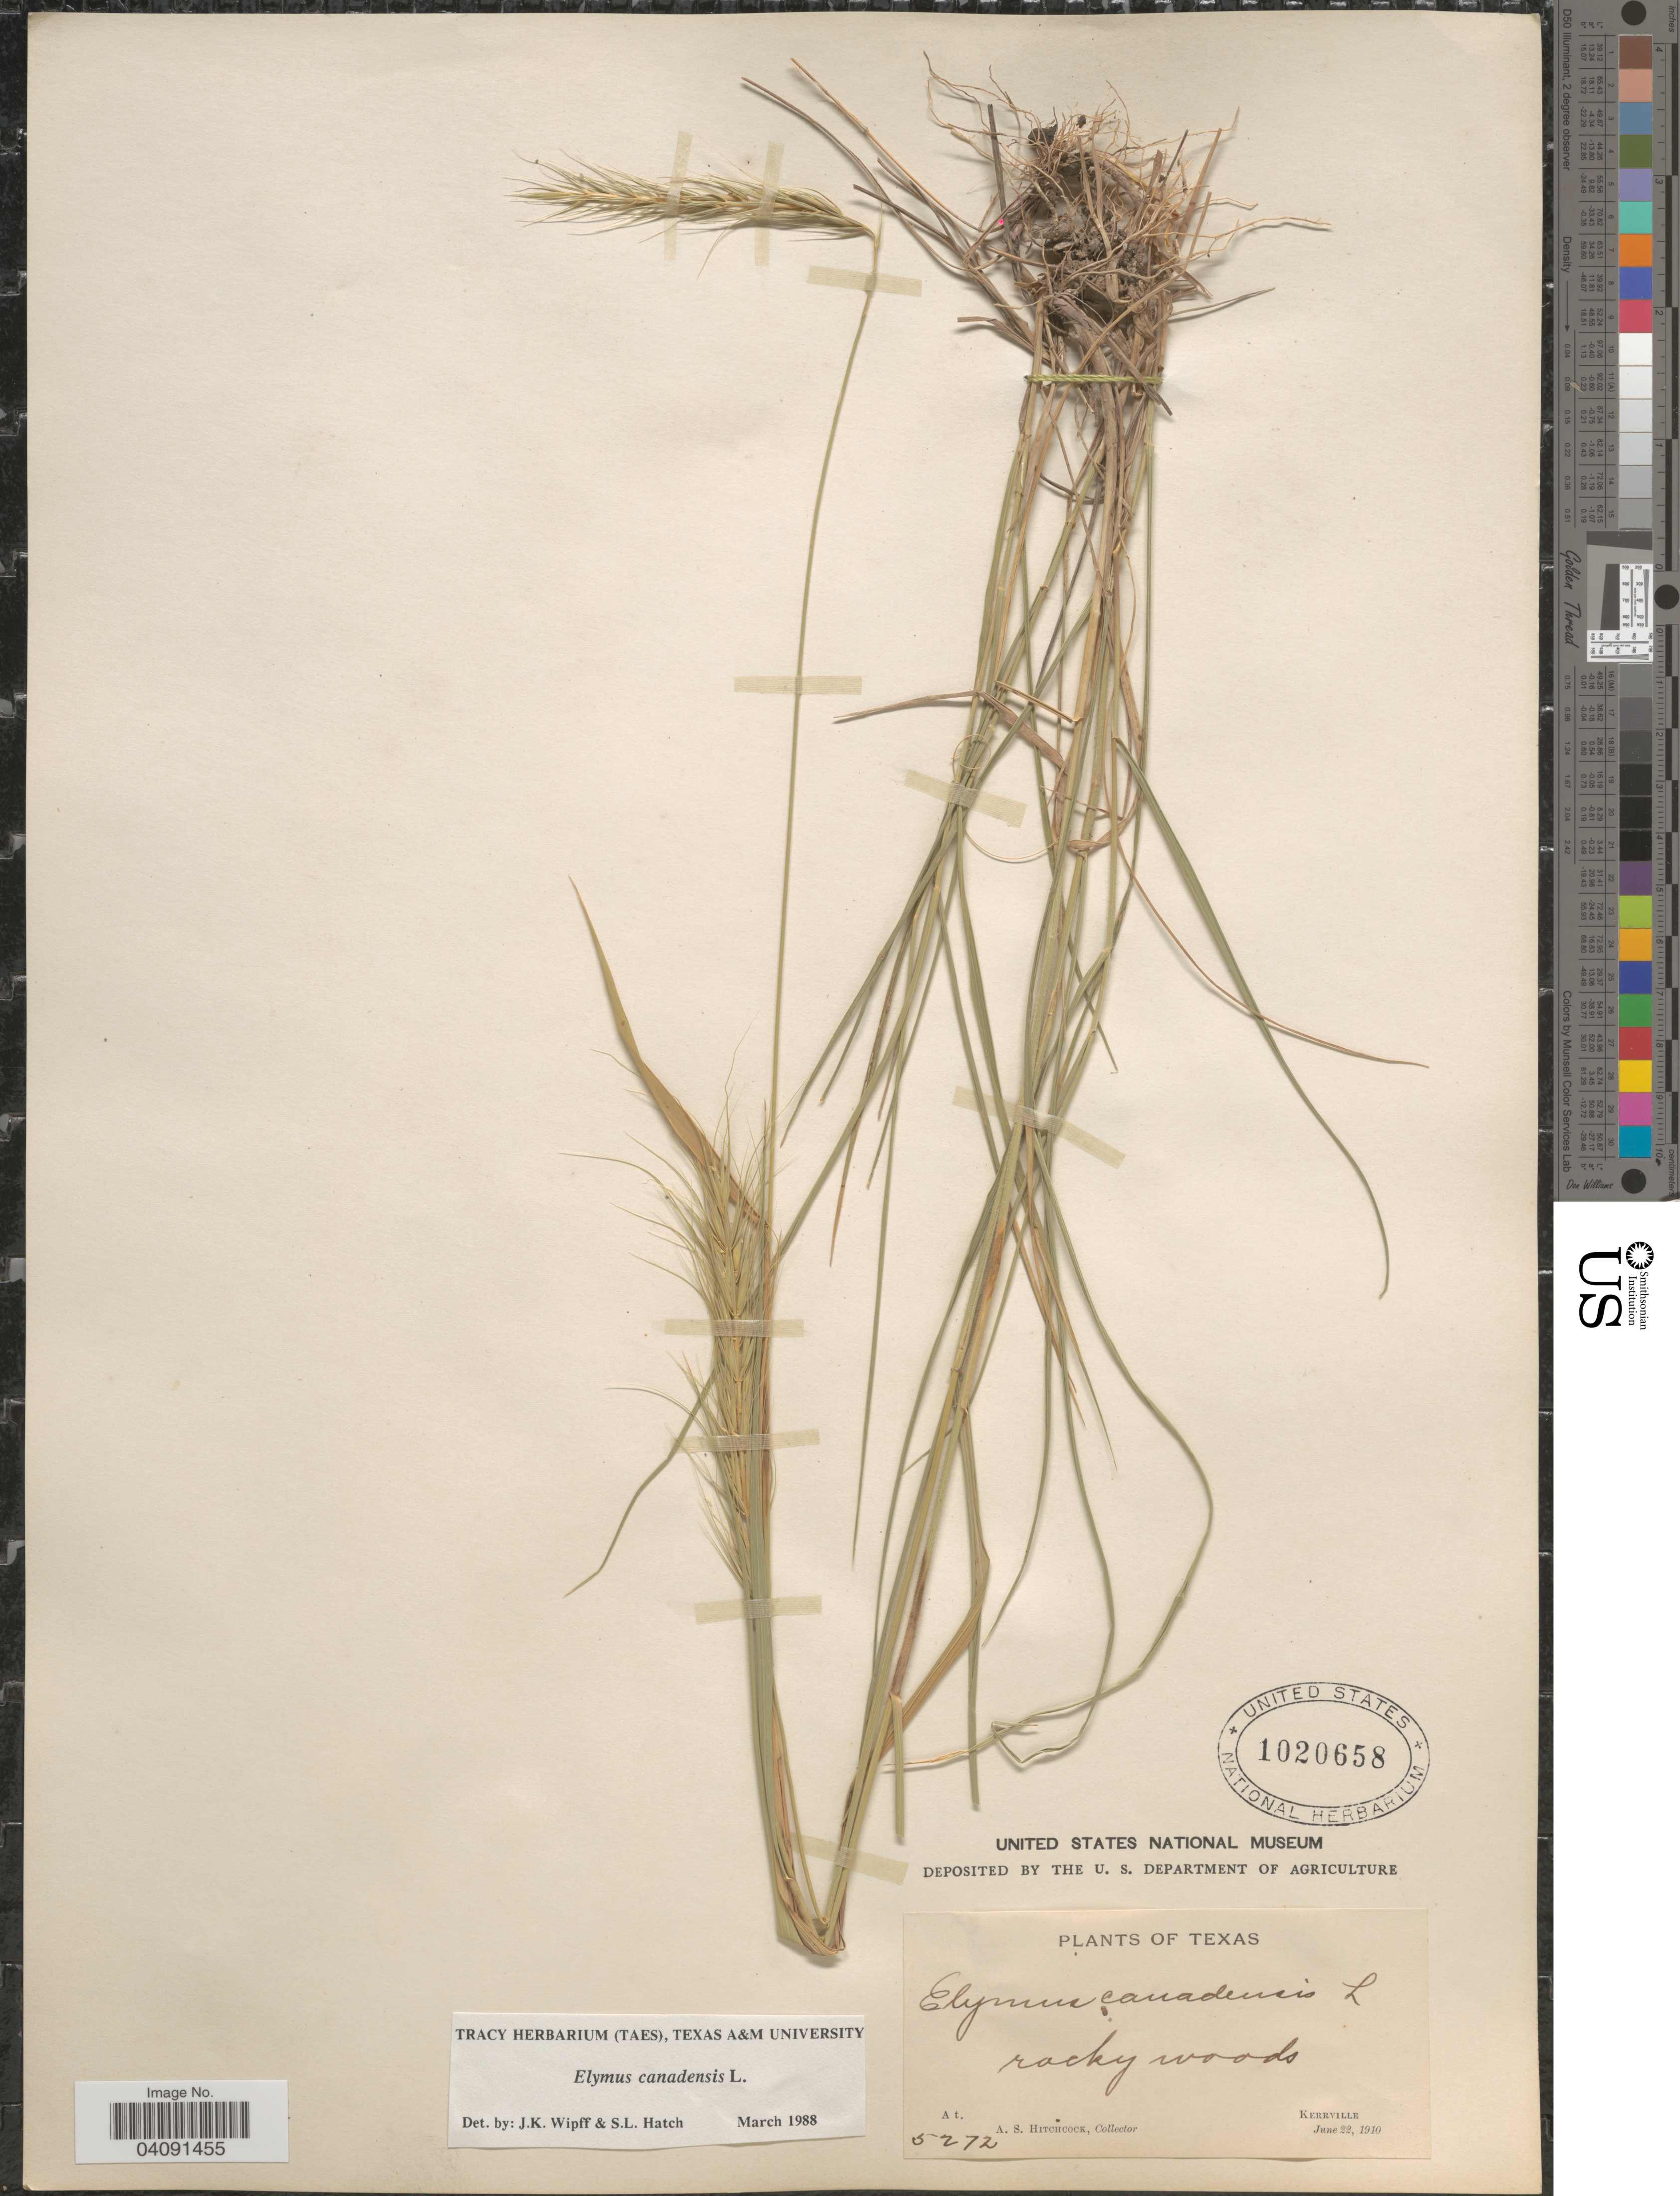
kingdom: Plantae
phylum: Tracheophyta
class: Liliopsida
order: Poales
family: Poaceae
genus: Elymus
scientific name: Elymus canadensis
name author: L.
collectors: A. S. Hitchcock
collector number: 5272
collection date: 1910-06-22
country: United States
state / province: Texas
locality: Rocky woods. Kerryville.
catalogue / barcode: US 1020658